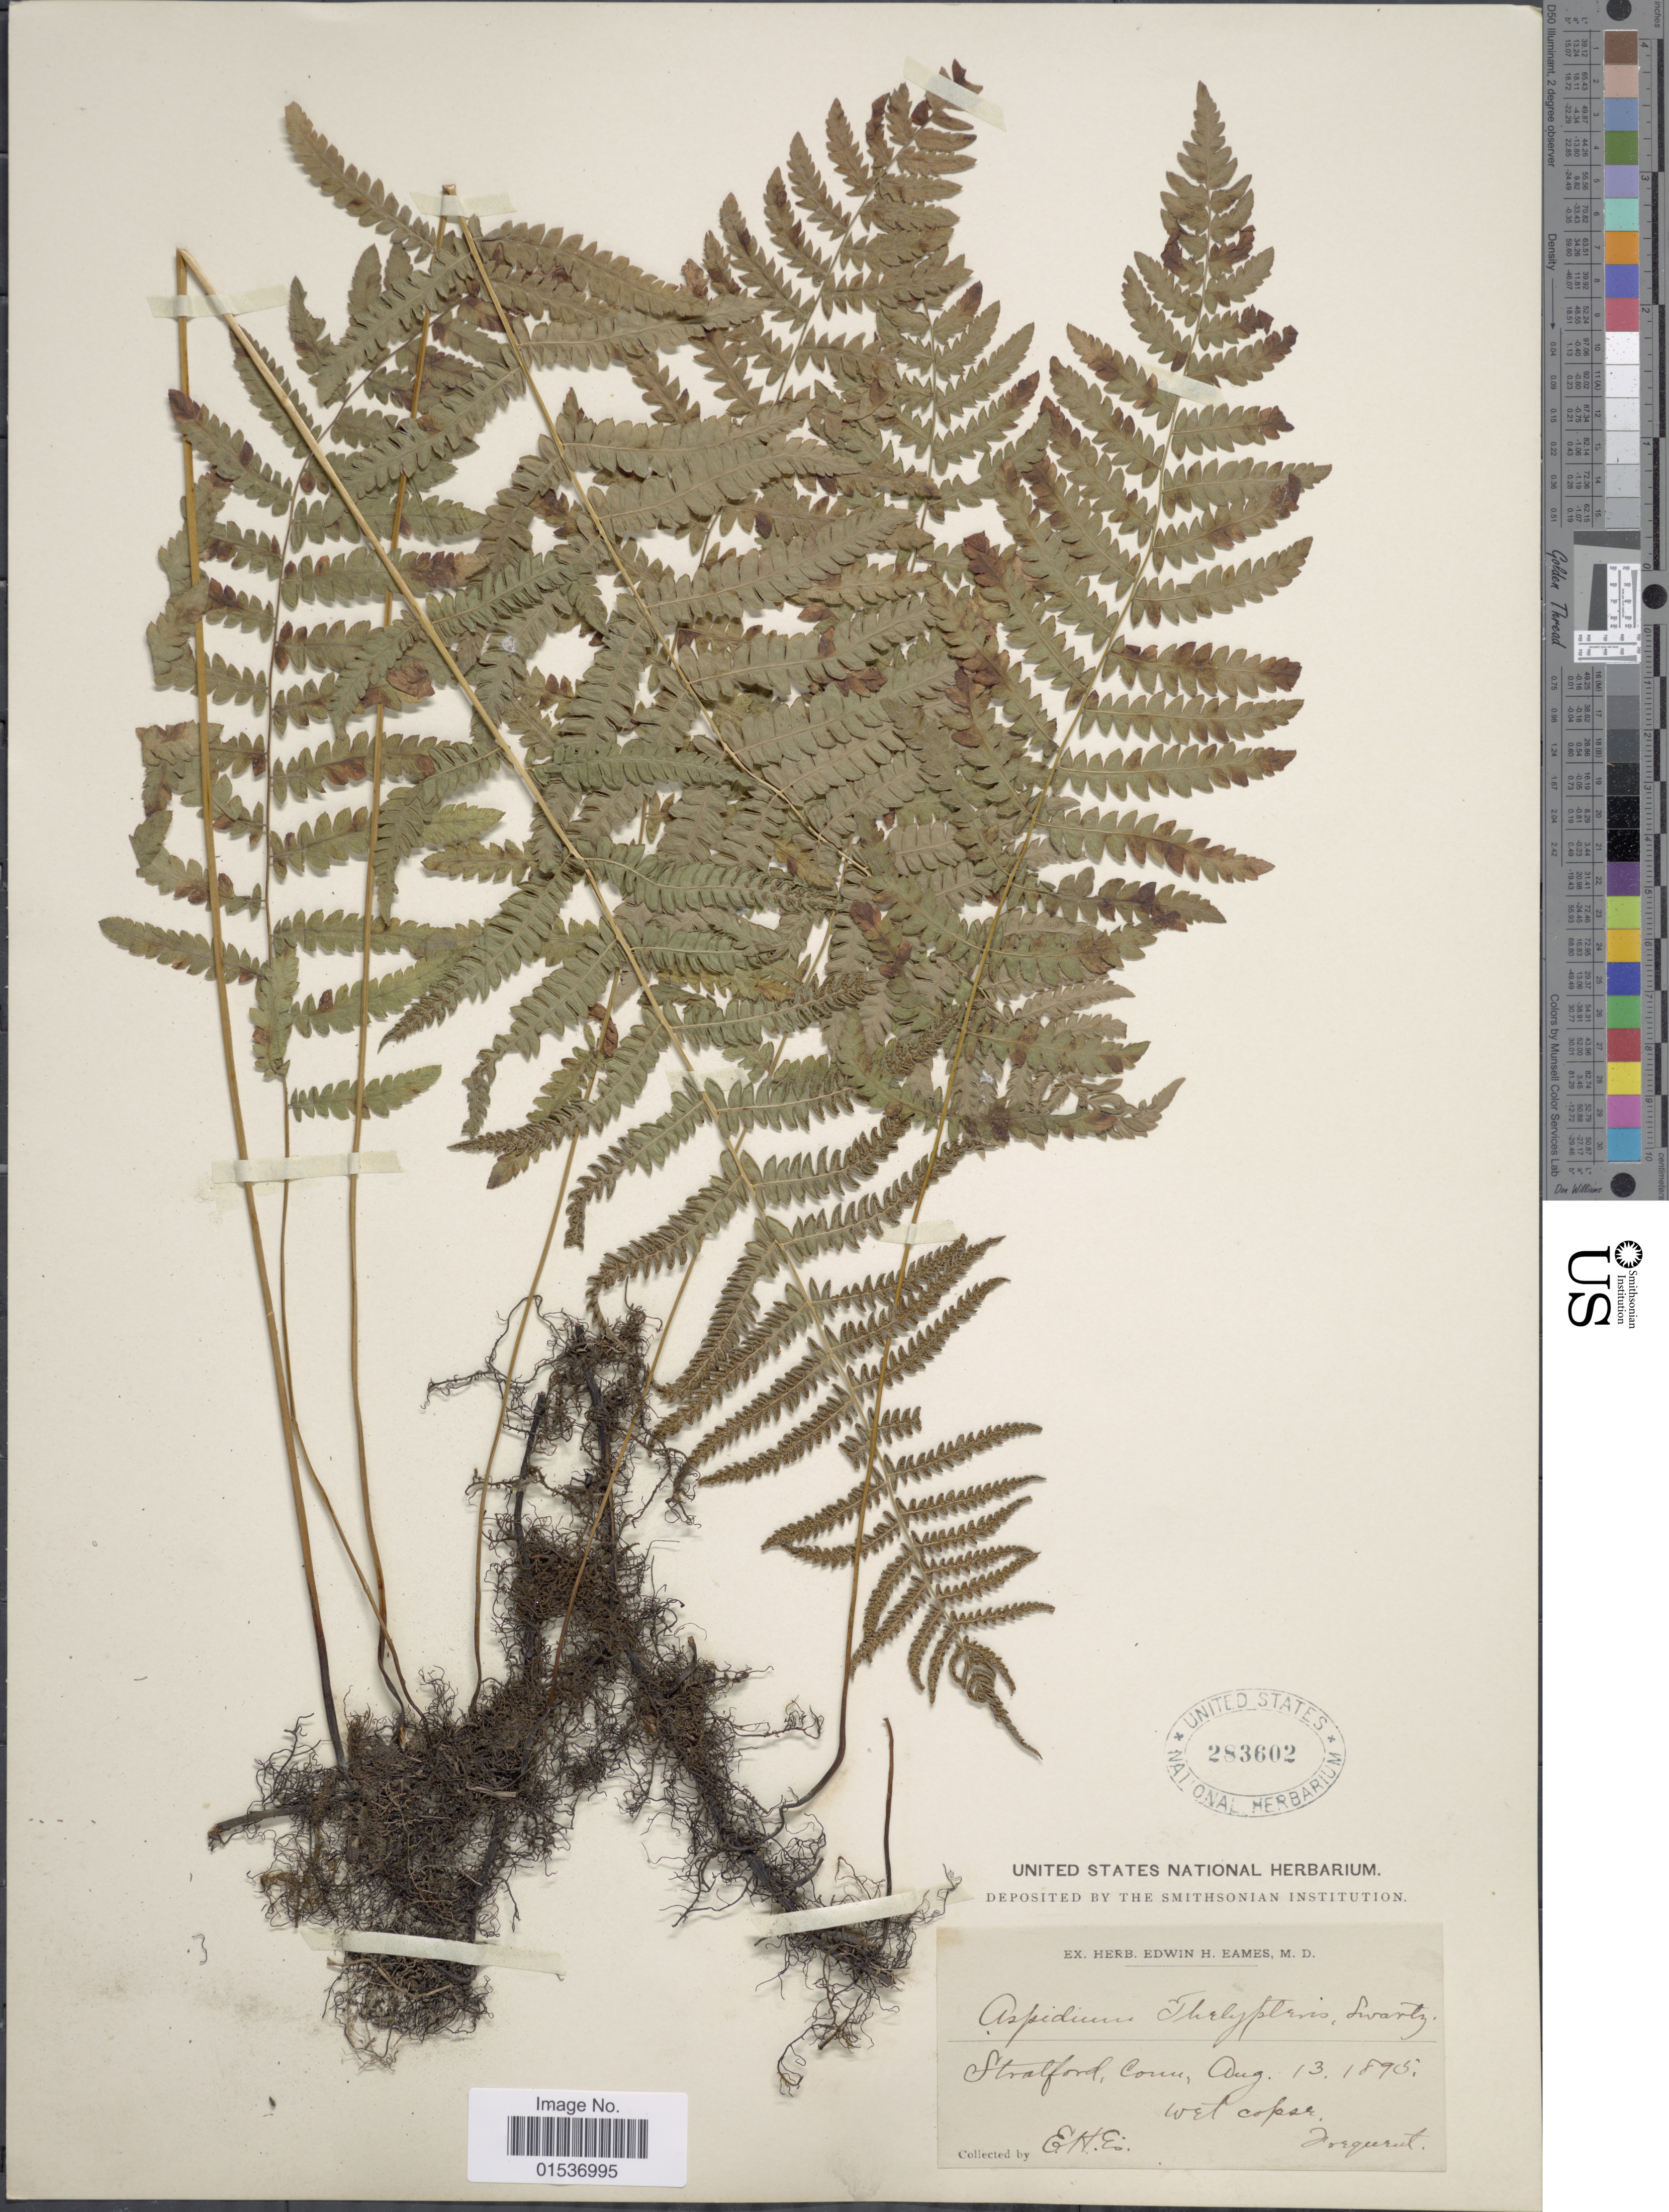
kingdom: Plantae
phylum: Tracheophyta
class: Polypodiopsida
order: Polypodiales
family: Thelypteridaceae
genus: Thelypteris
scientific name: Thelypteris palustris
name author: (Salisb.) Schott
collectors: E. H. Eames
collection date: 1895-08-13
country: United States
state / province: Connecticut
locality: Stralford, Conn.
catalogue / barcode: US 283602